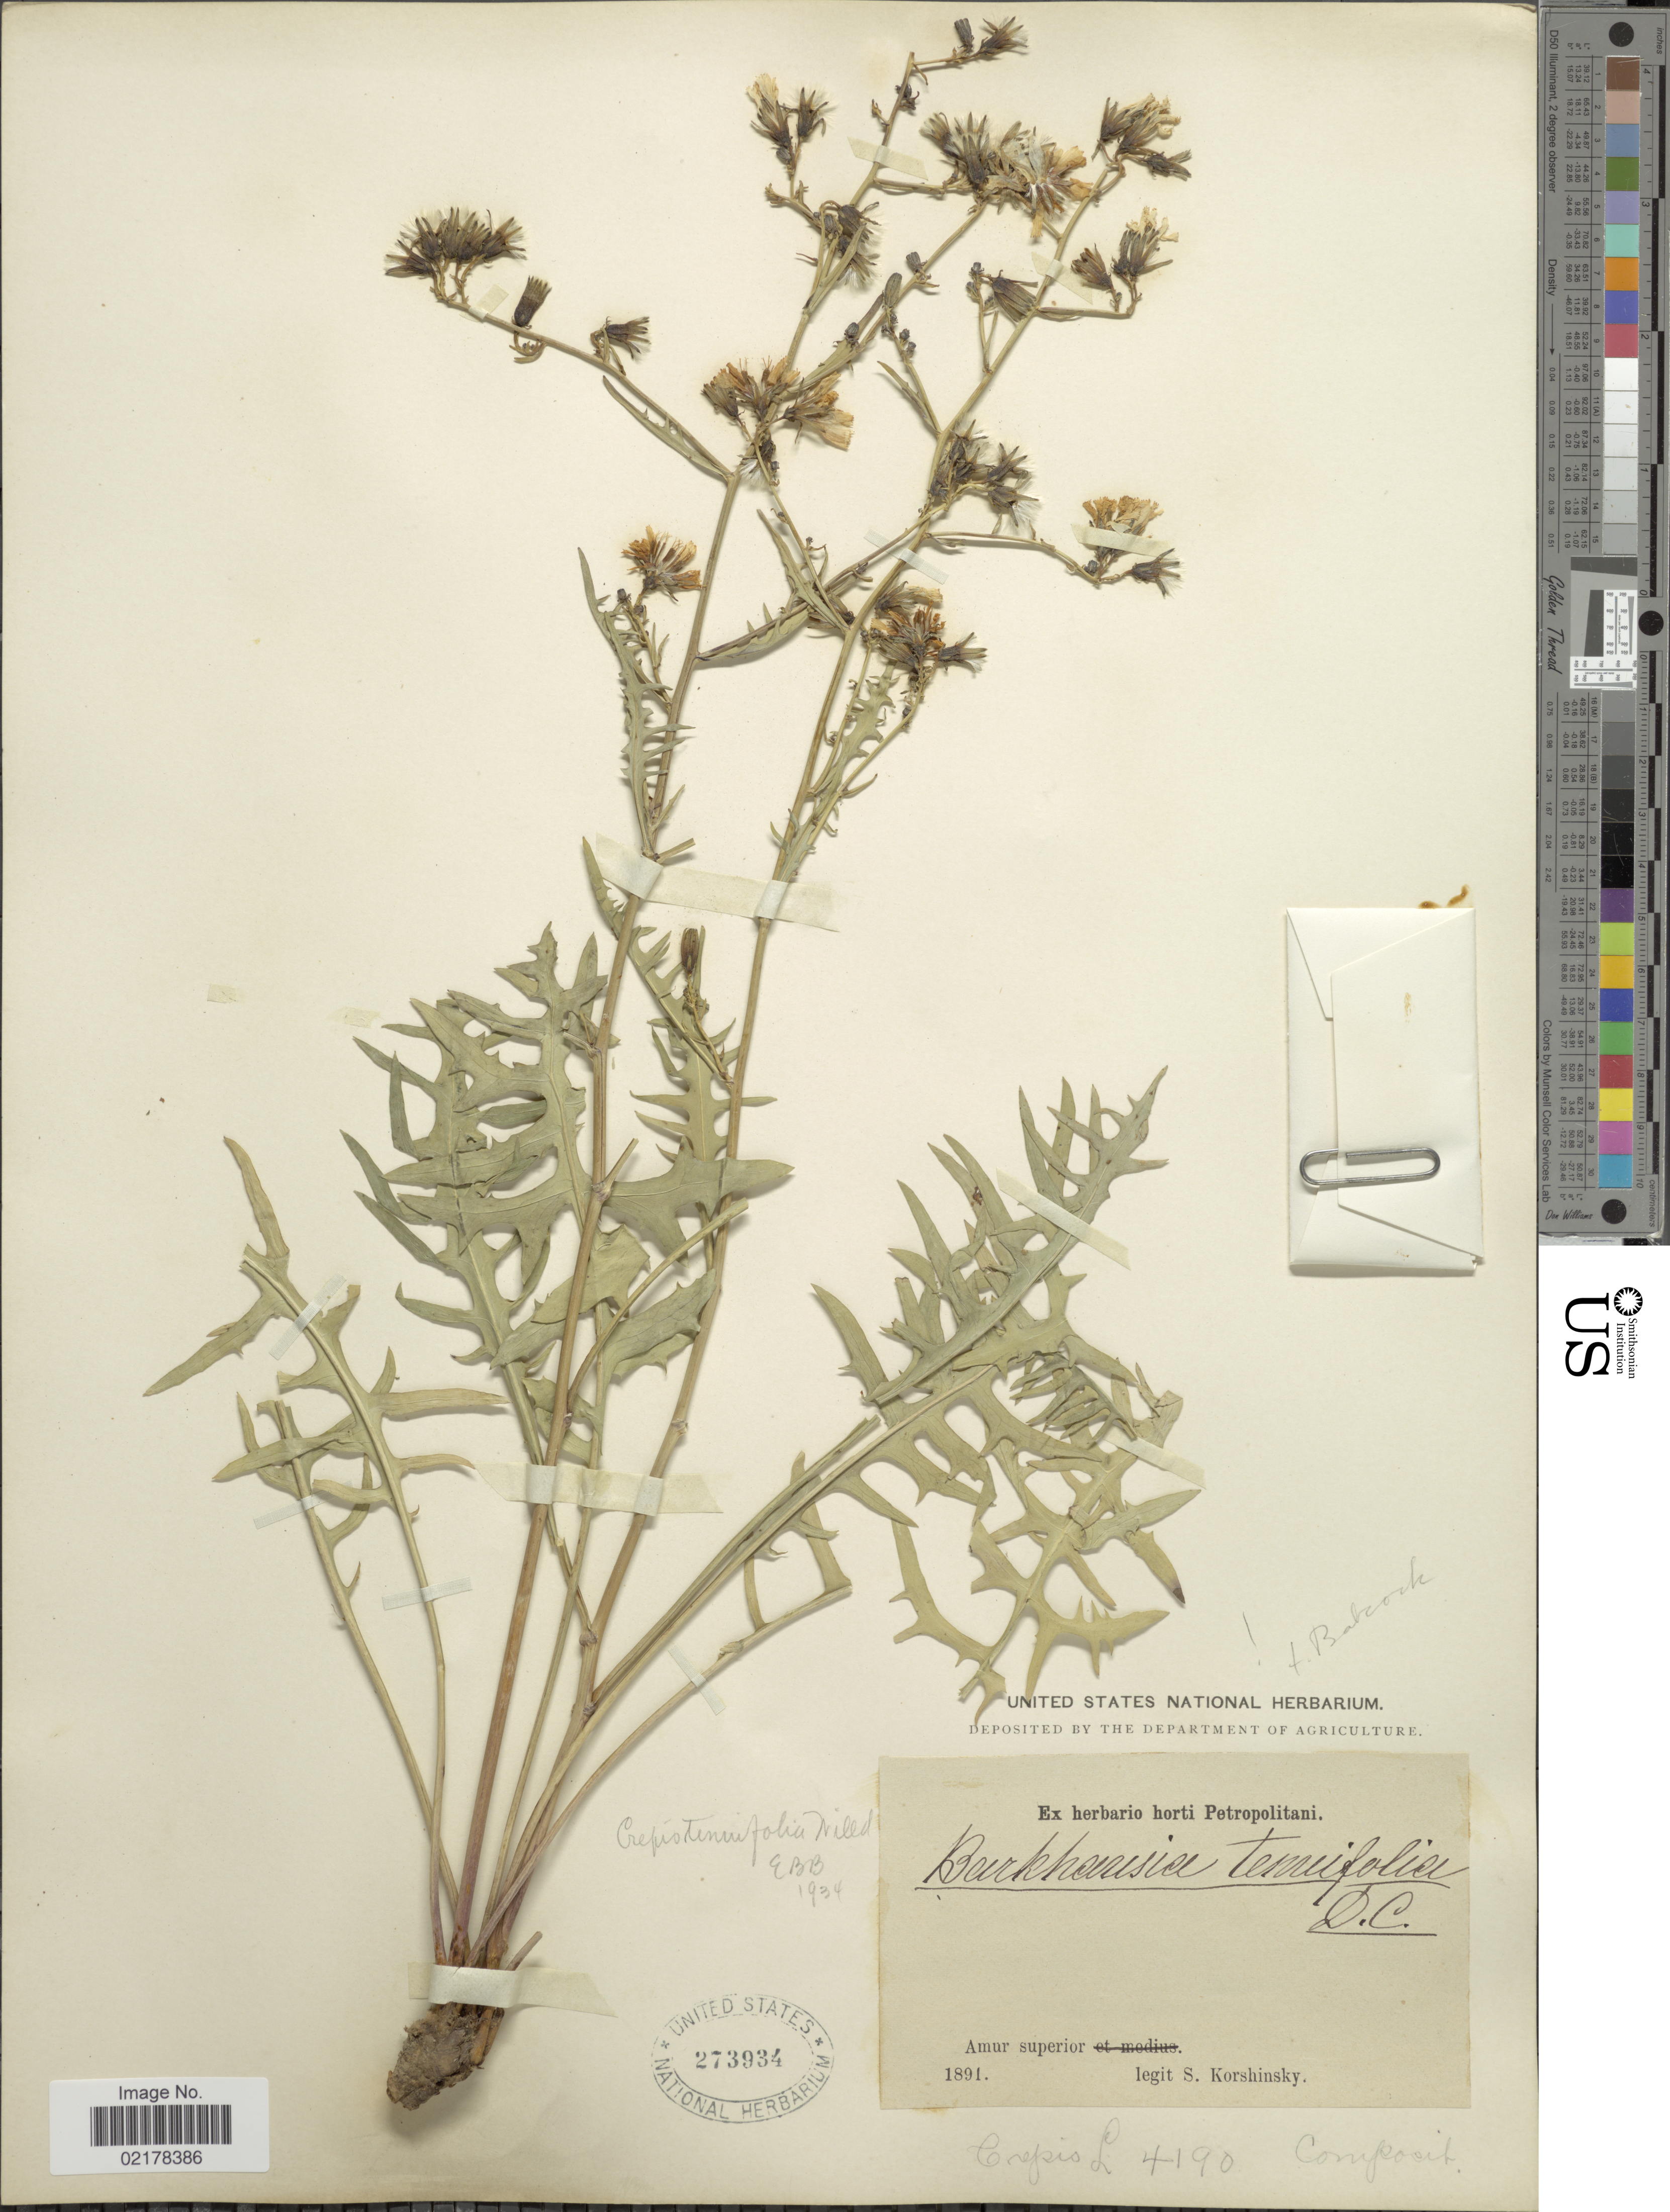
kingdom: Plantae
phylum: Tracheophyta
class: Magnoliopsida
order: Asterales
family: Asteraceae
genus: Crepidifolium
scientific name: Crepidifolium tenuifolium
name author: (Willd.) Sennikov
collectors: S. I. Korshinsky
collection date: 1891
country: Russian Federation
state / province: Amur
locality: Amur superior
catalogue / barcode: US 273934